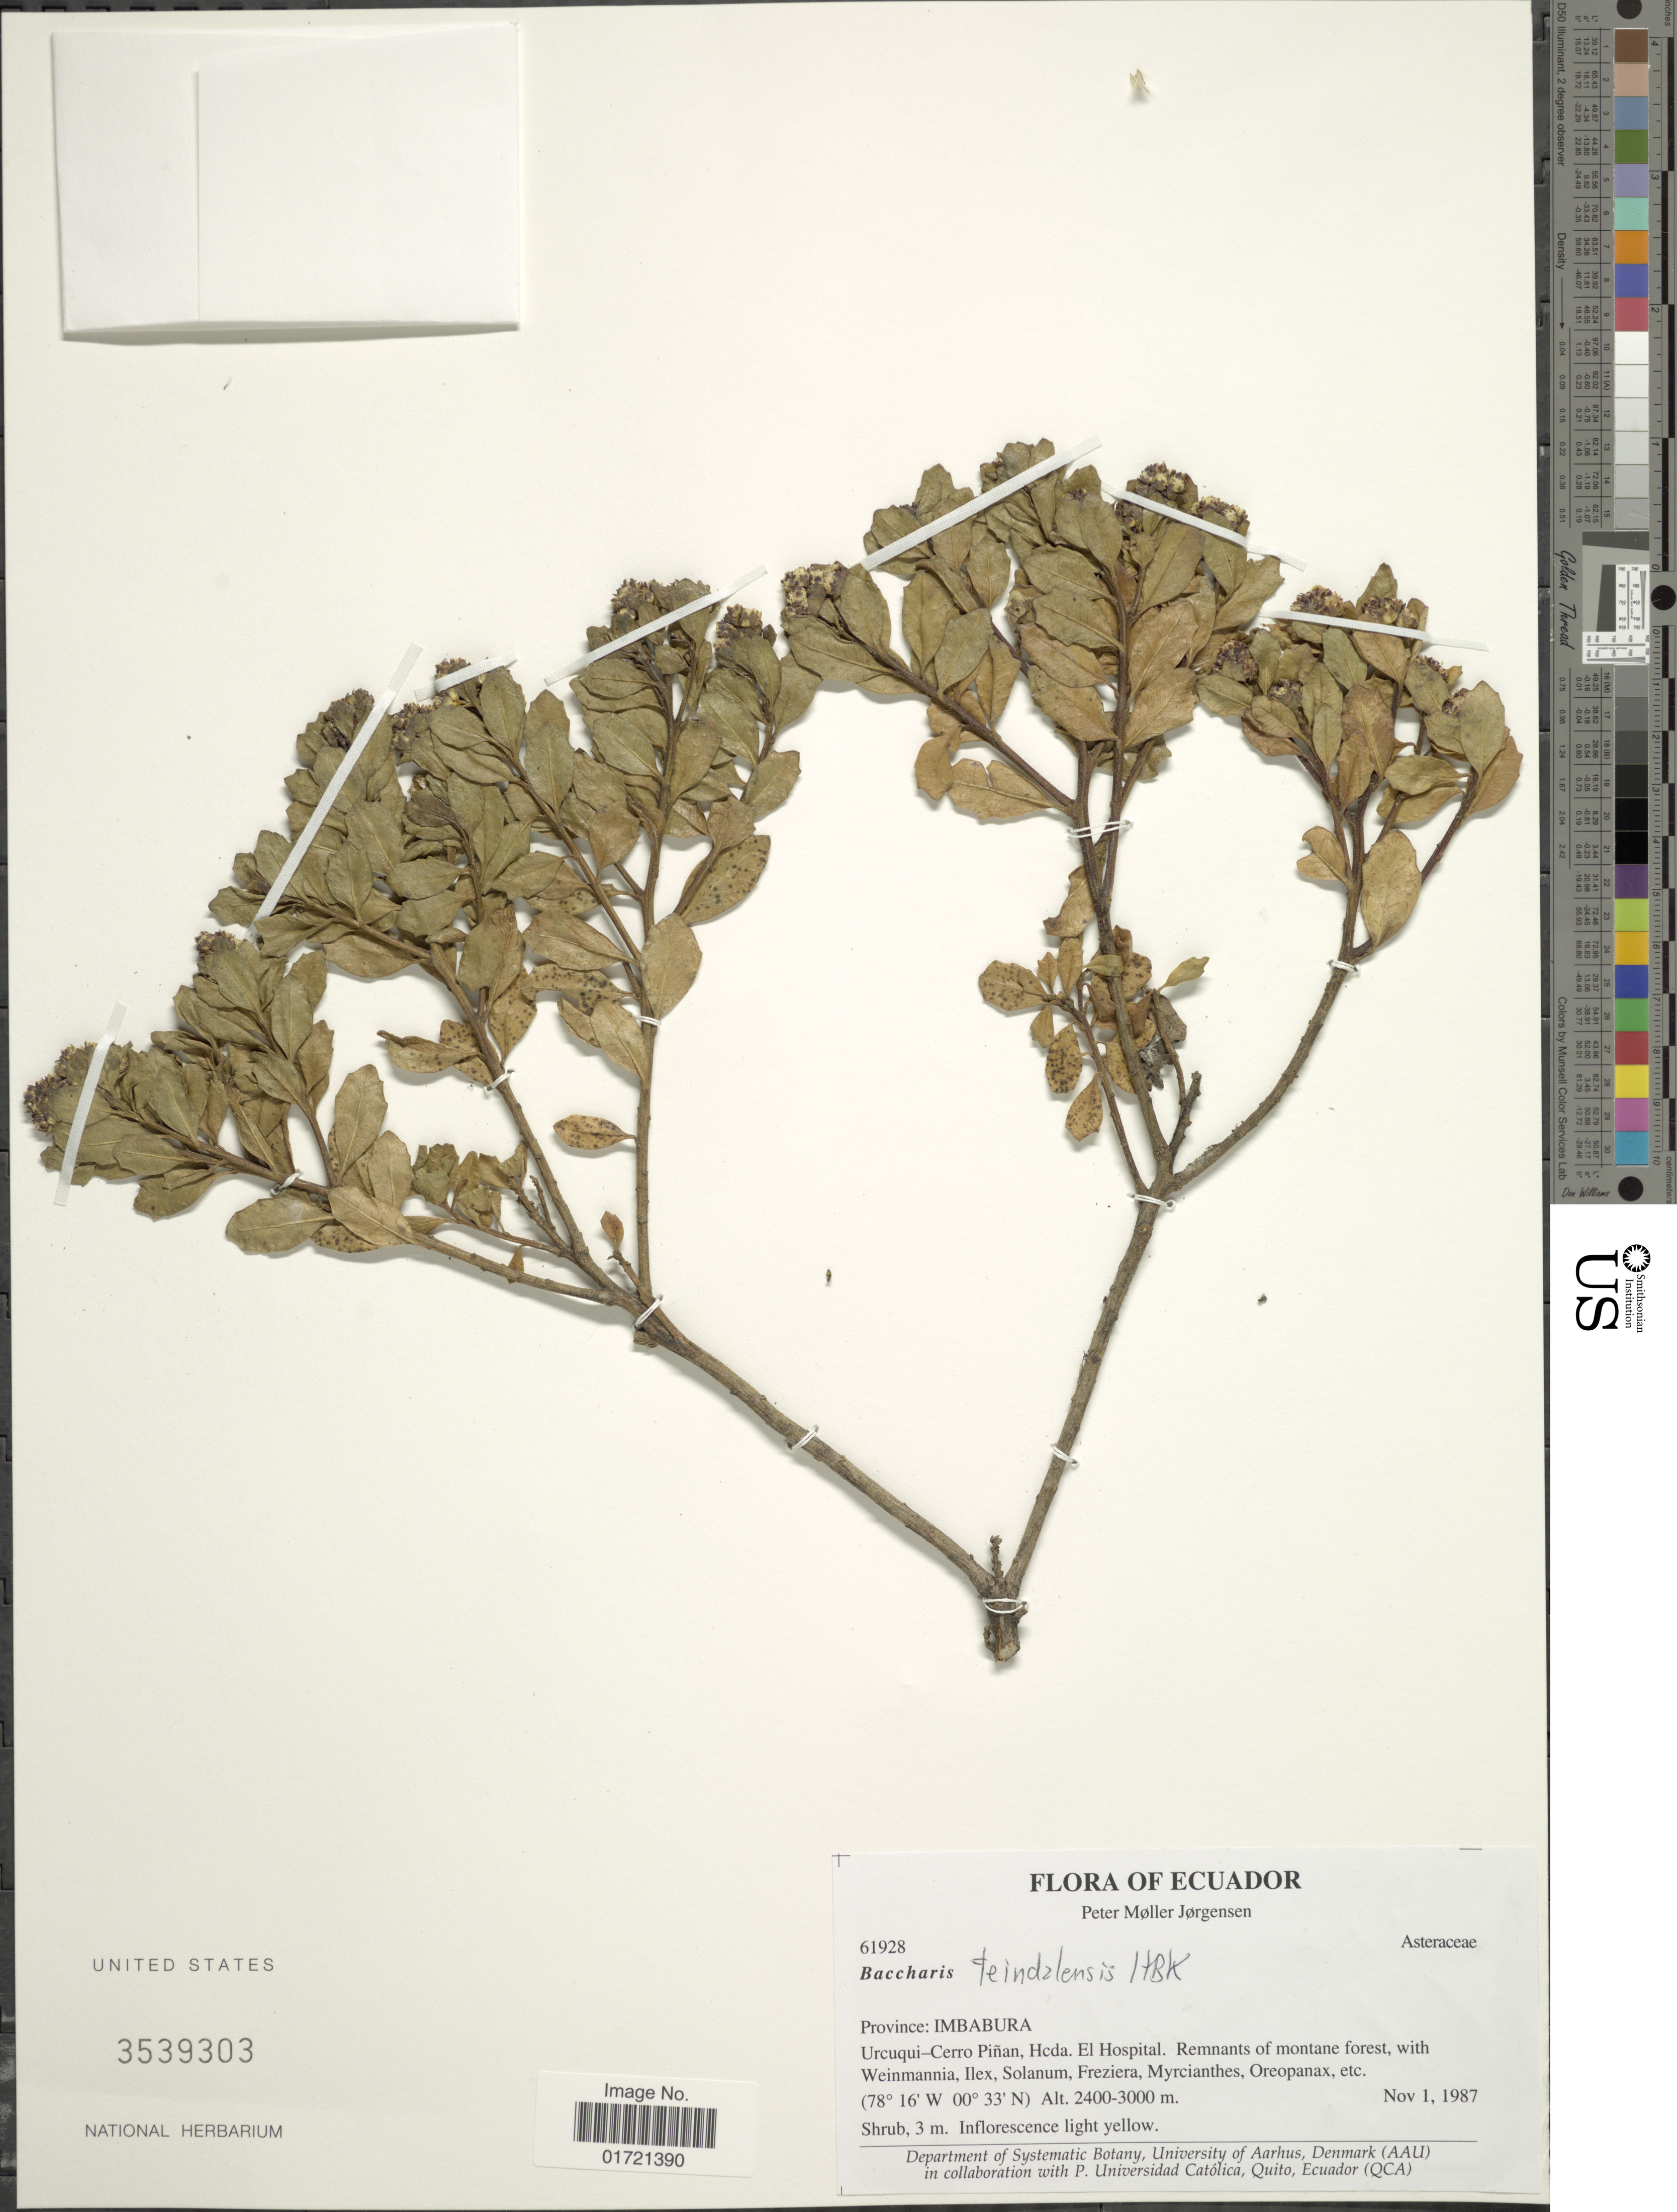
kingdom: Plantae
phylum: Tracheophyta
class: Magnoliopsida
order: Asterales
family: Asteraceae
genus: Baccharis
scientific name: Baccharis teindalensis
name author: Kunth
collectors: P. M. Jørgensen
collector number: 61928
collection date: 1987-11-01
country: Ecuador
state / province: Imbabura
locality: Province: Imbabura. Urcuqui - Cerro Piñan, Hcda. El Hospital. Remnants of montane forest.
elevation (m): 2400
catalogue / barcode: US 3539303